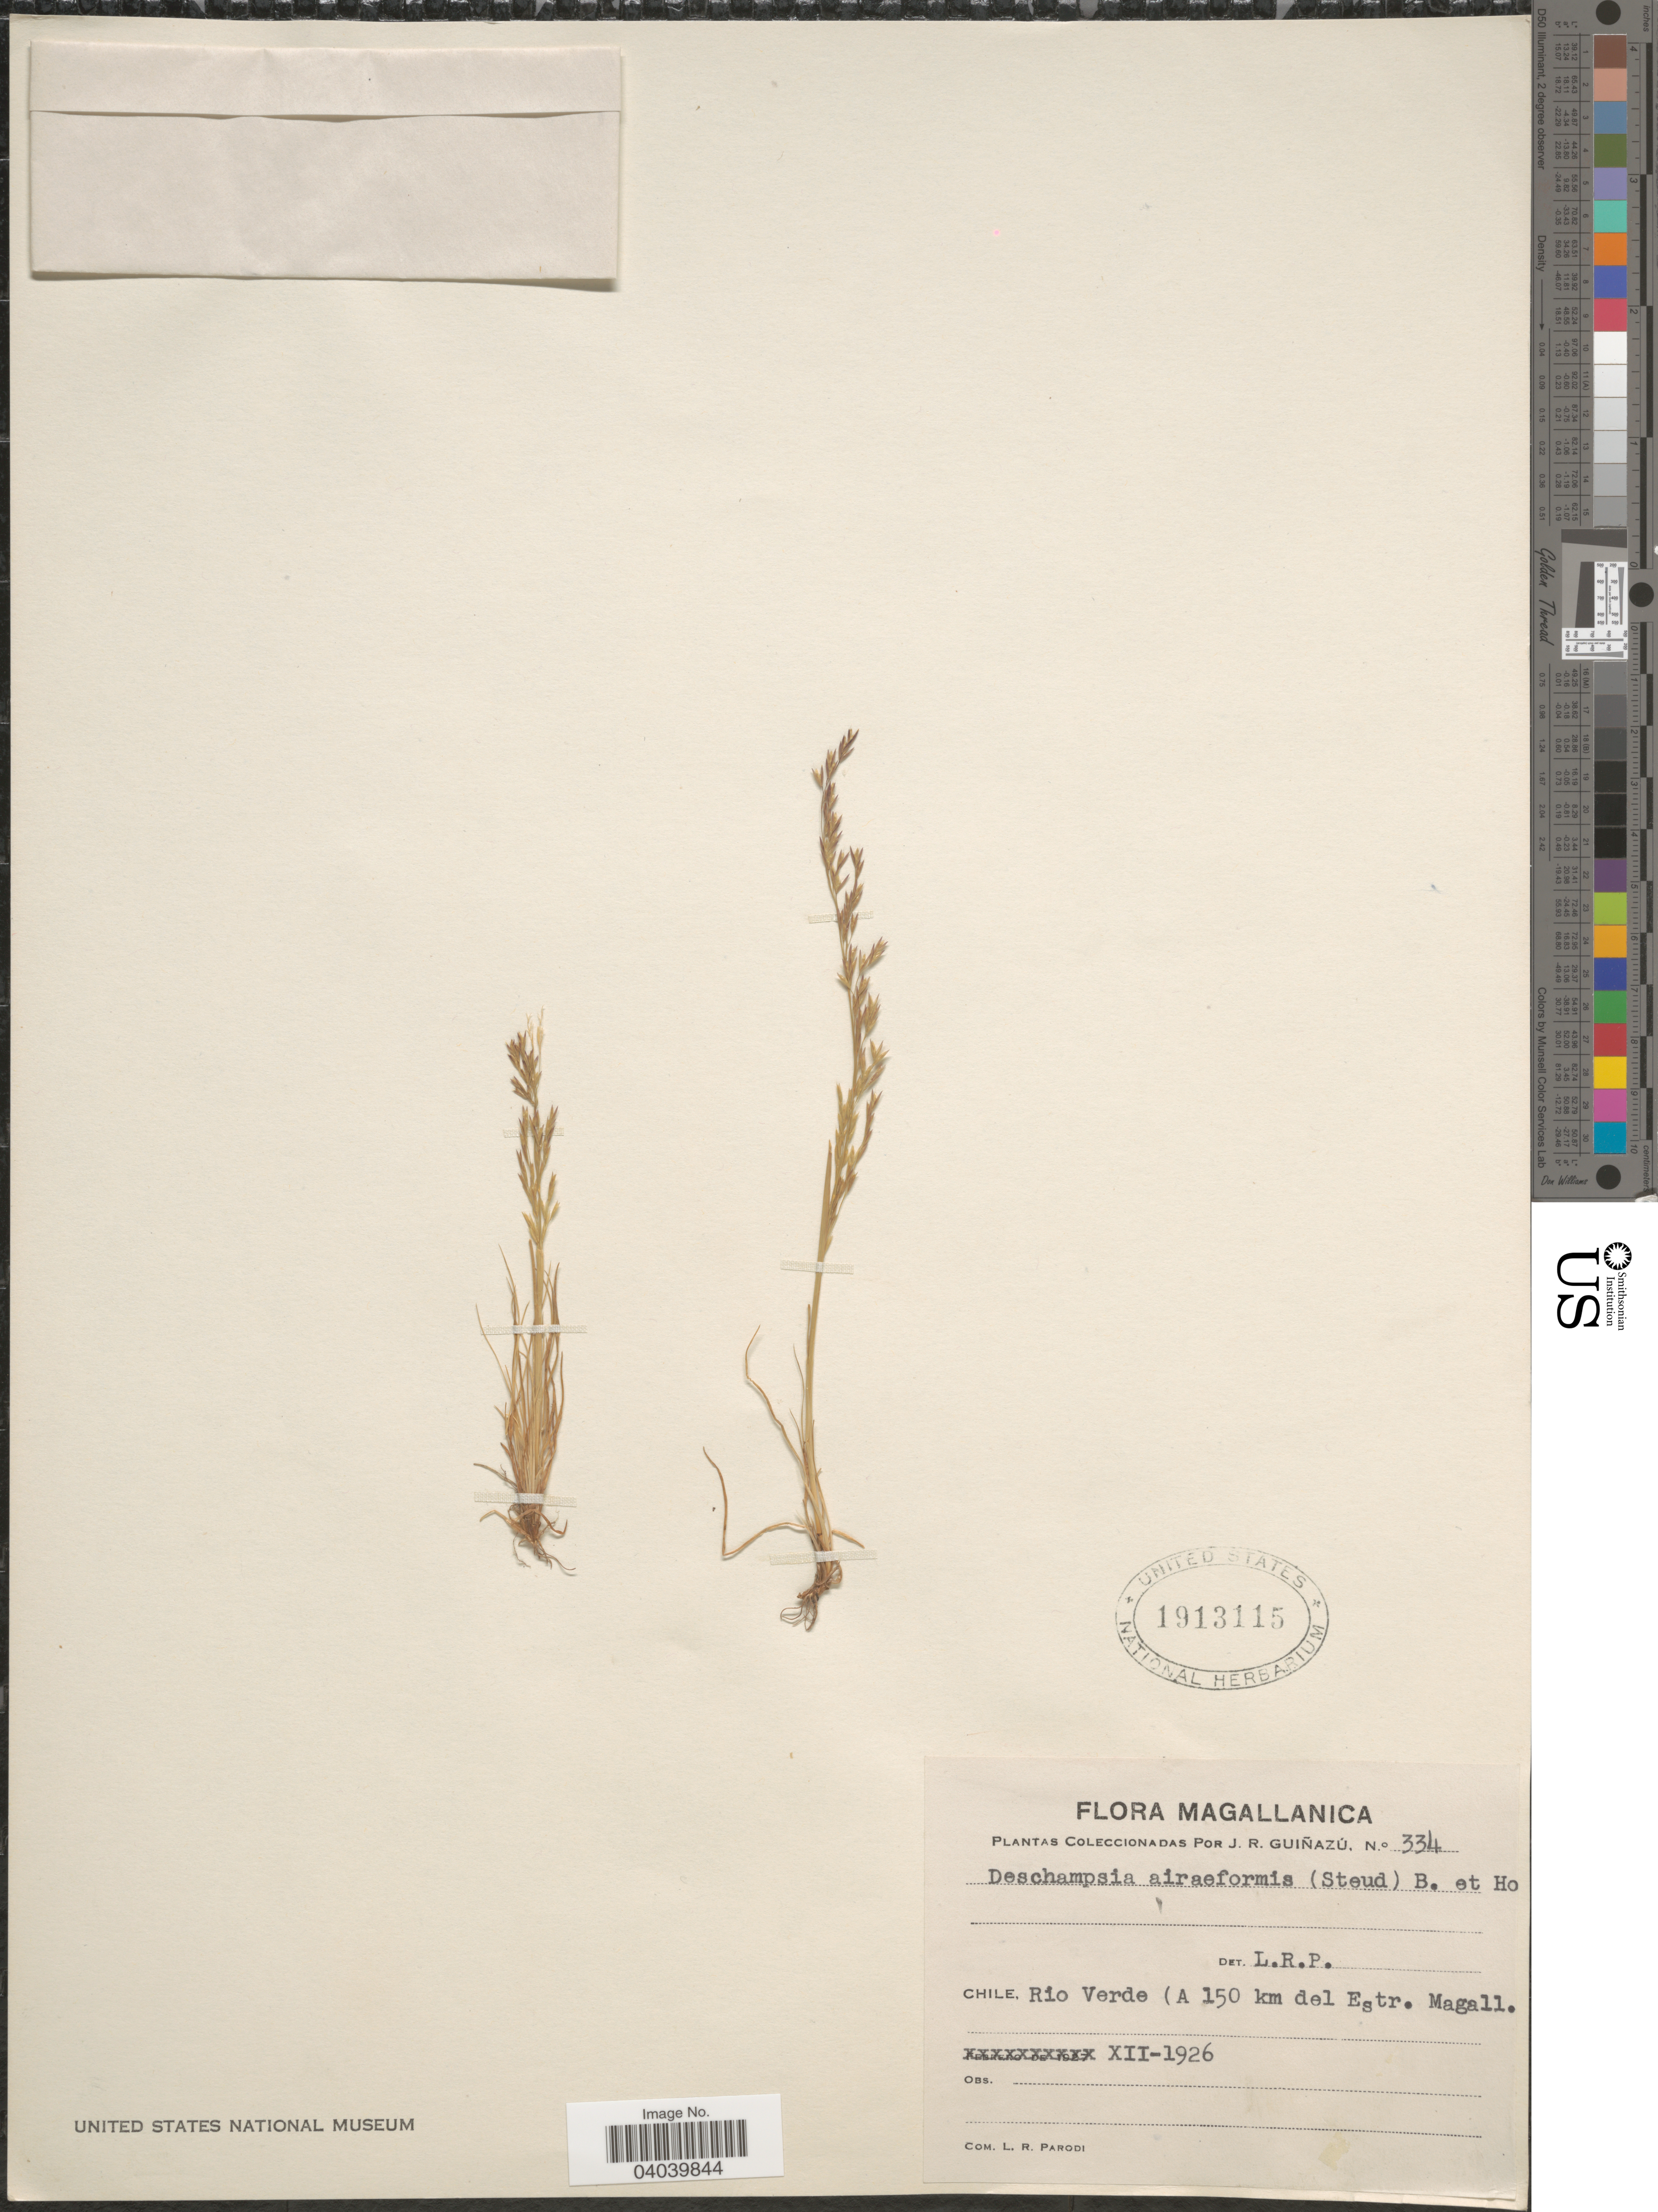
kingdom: Plantae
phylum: Tracheophyta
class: Liliopsida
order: Poales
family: Poaceae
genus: Deschampsia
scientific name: Deschampsia airiformis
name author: (Steud.) Benth. & Hook. f.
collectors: J. Guiñazú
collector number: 334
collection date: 1926-12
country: Chile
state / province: Magallanes y de la Antártica Chilena (XII)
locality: Magallanica. Rio Verde (A 150 km del Estr. Magall.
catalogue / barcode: US 1913115